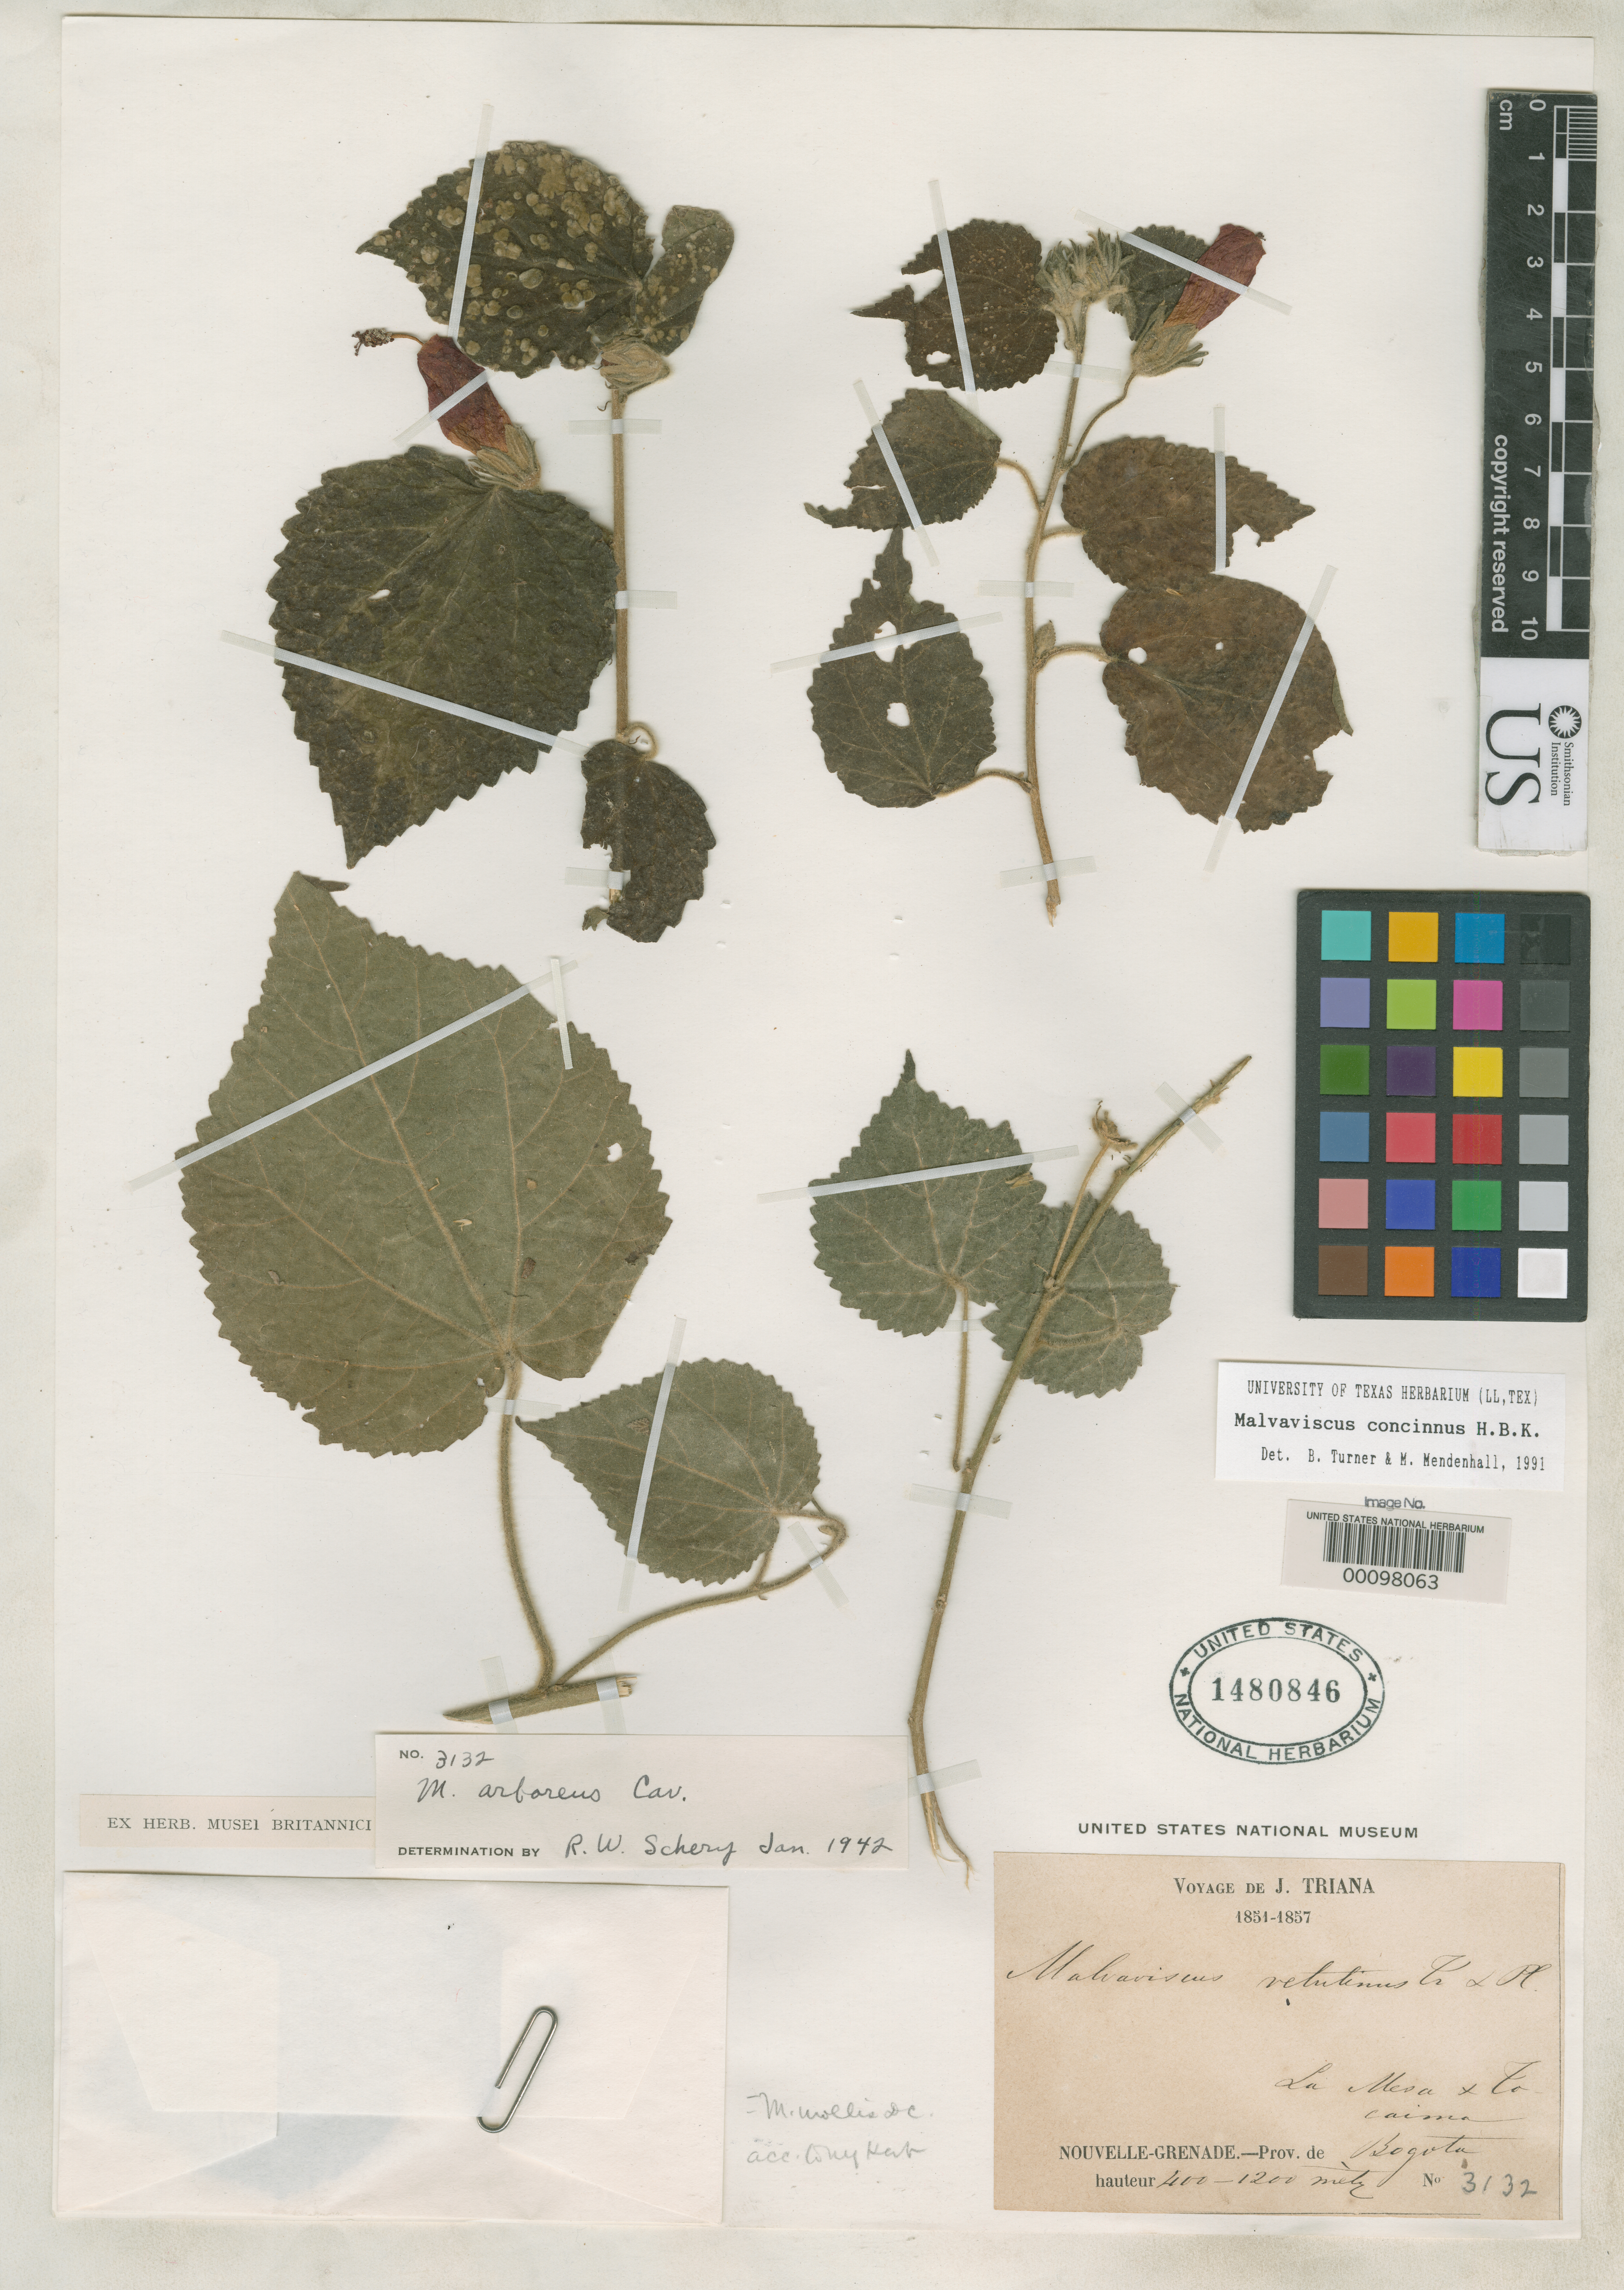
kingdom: Plantae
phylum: Tracheophyta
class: Magnoliopsida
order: Malvales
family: Malvaceae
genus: Malvaviscus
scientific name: Malvaviscus velutinus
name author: Triana & Planch.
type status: Type Fragment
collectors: J. J. Triana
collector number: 3132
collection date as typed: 1851 to -- --- 1857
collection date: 1851/1857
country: Colombia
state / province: Cundinamarca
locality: Bogota.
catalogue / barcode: US 1480846